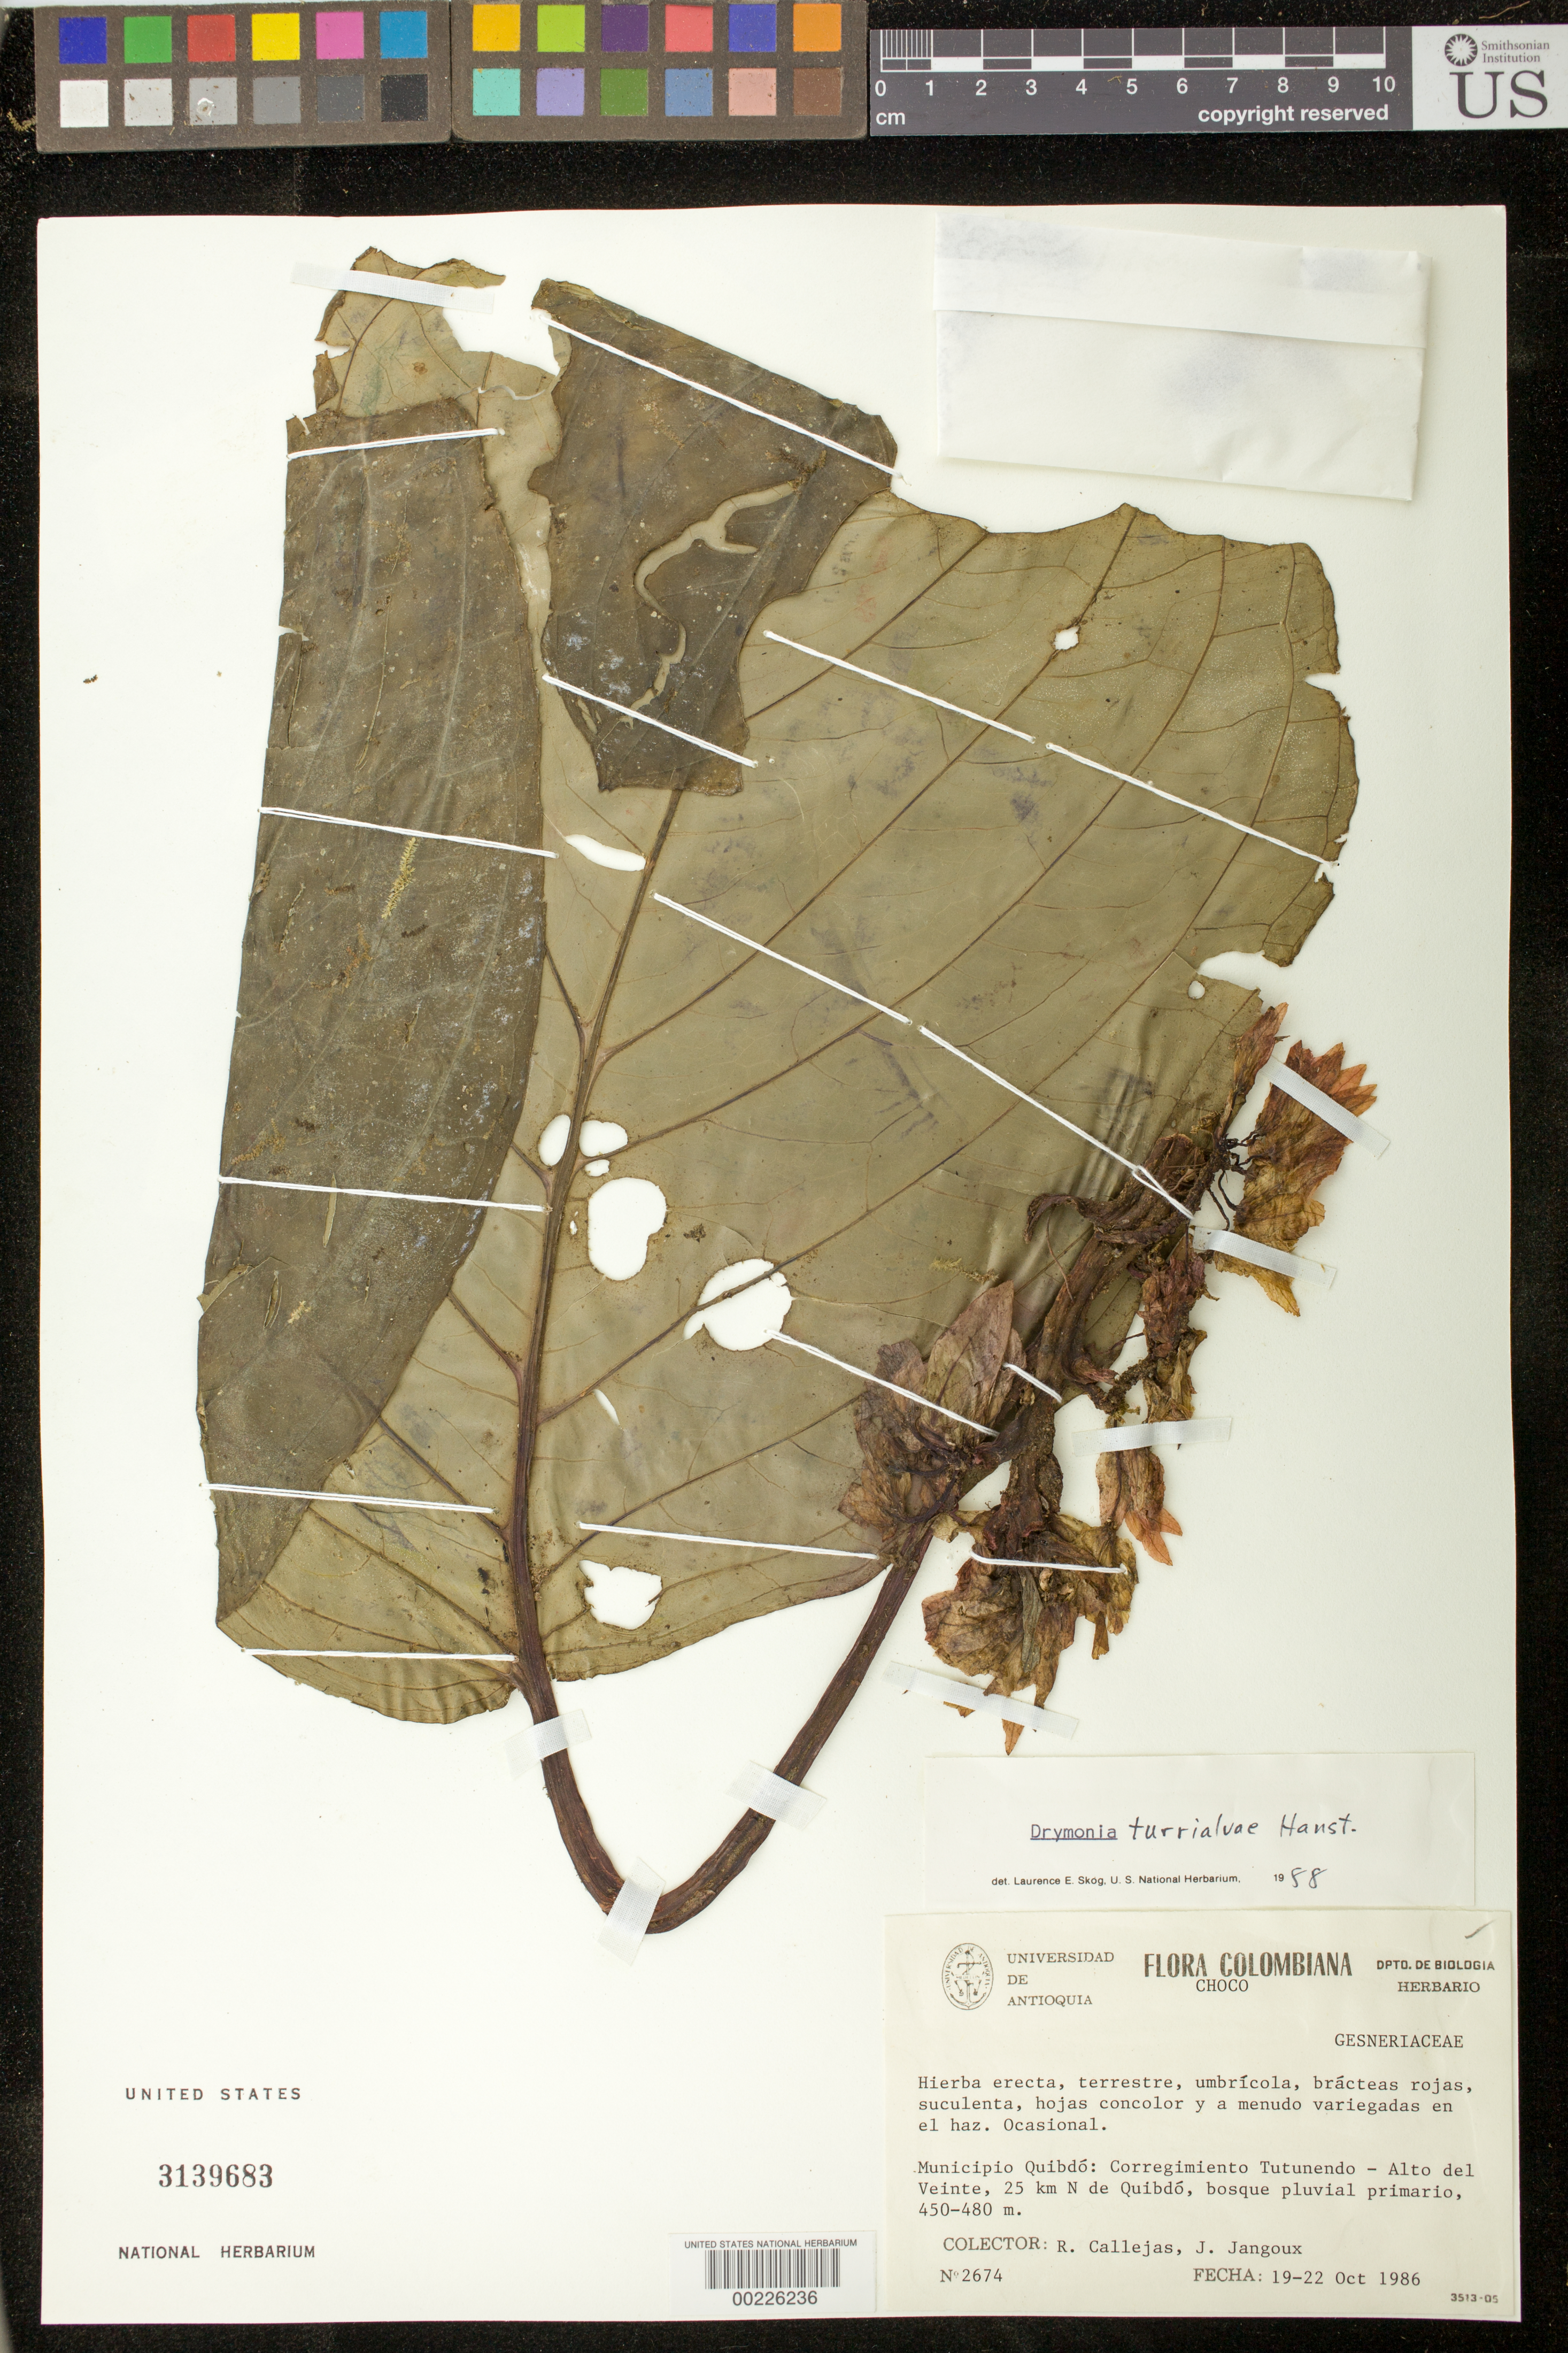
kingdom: Plantae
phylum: Tracheophyta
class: Magnoliopsida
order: Lamiales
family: Gesneriaceae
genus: Drymonia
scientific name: Drymonia turrialvae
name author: Hanst.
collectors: R. Callejas & J. I. Jangoux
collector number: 2674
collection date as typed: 19-22 Oct 1986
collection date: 1986-10-19/1986-10-22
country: Colombia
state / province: Chocó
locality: Mun. of Quibdo, corregimiento Tutunendo - Alto del Veinte, 25 km N of Quibdo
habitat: Primary rain forest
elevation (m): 450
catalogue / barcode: US 3139683